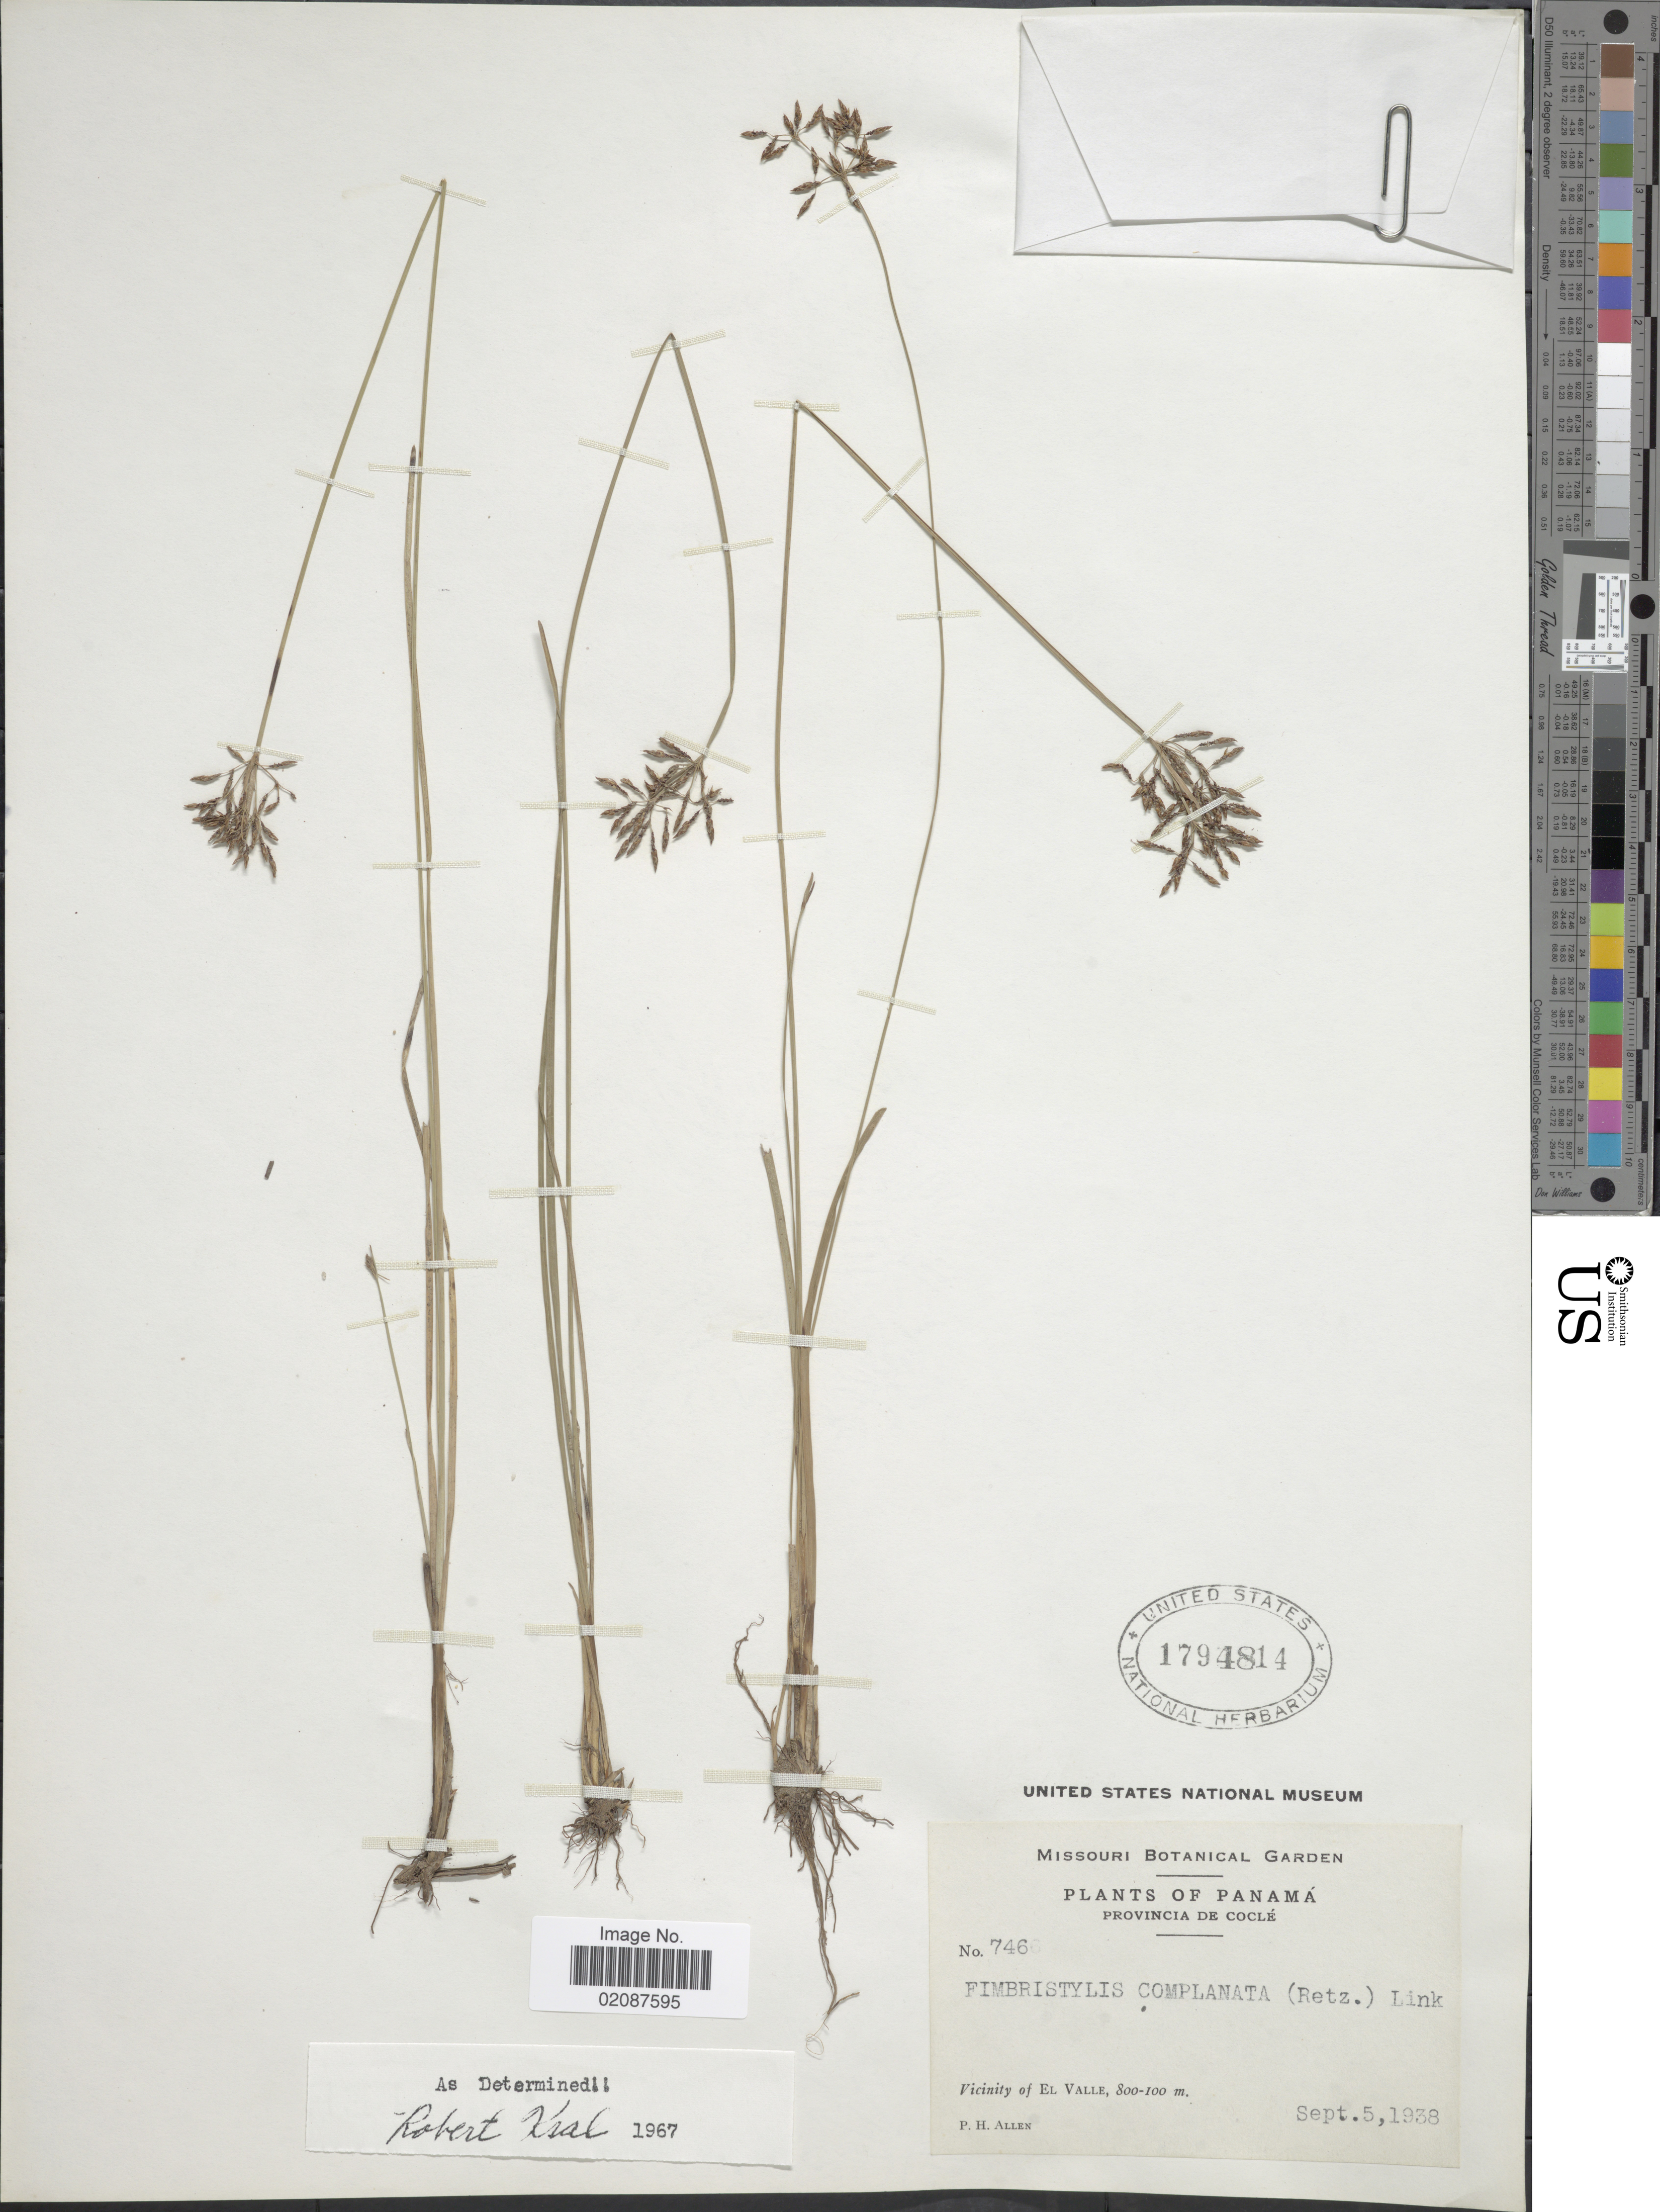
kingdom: Plantae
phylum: Tracheophyta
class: Liliopsida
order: Poales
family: Cyperaceae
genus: Fimbristylis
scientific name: Fimbristylis complanata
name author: (Retz.) Link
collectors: P. H. Allen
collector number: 746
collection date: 1938-09-05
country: Panama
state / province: Coclé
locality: Panama, Provincia de Cocle, Vicinity of El Valle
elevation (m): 100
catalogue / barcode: US 1794814